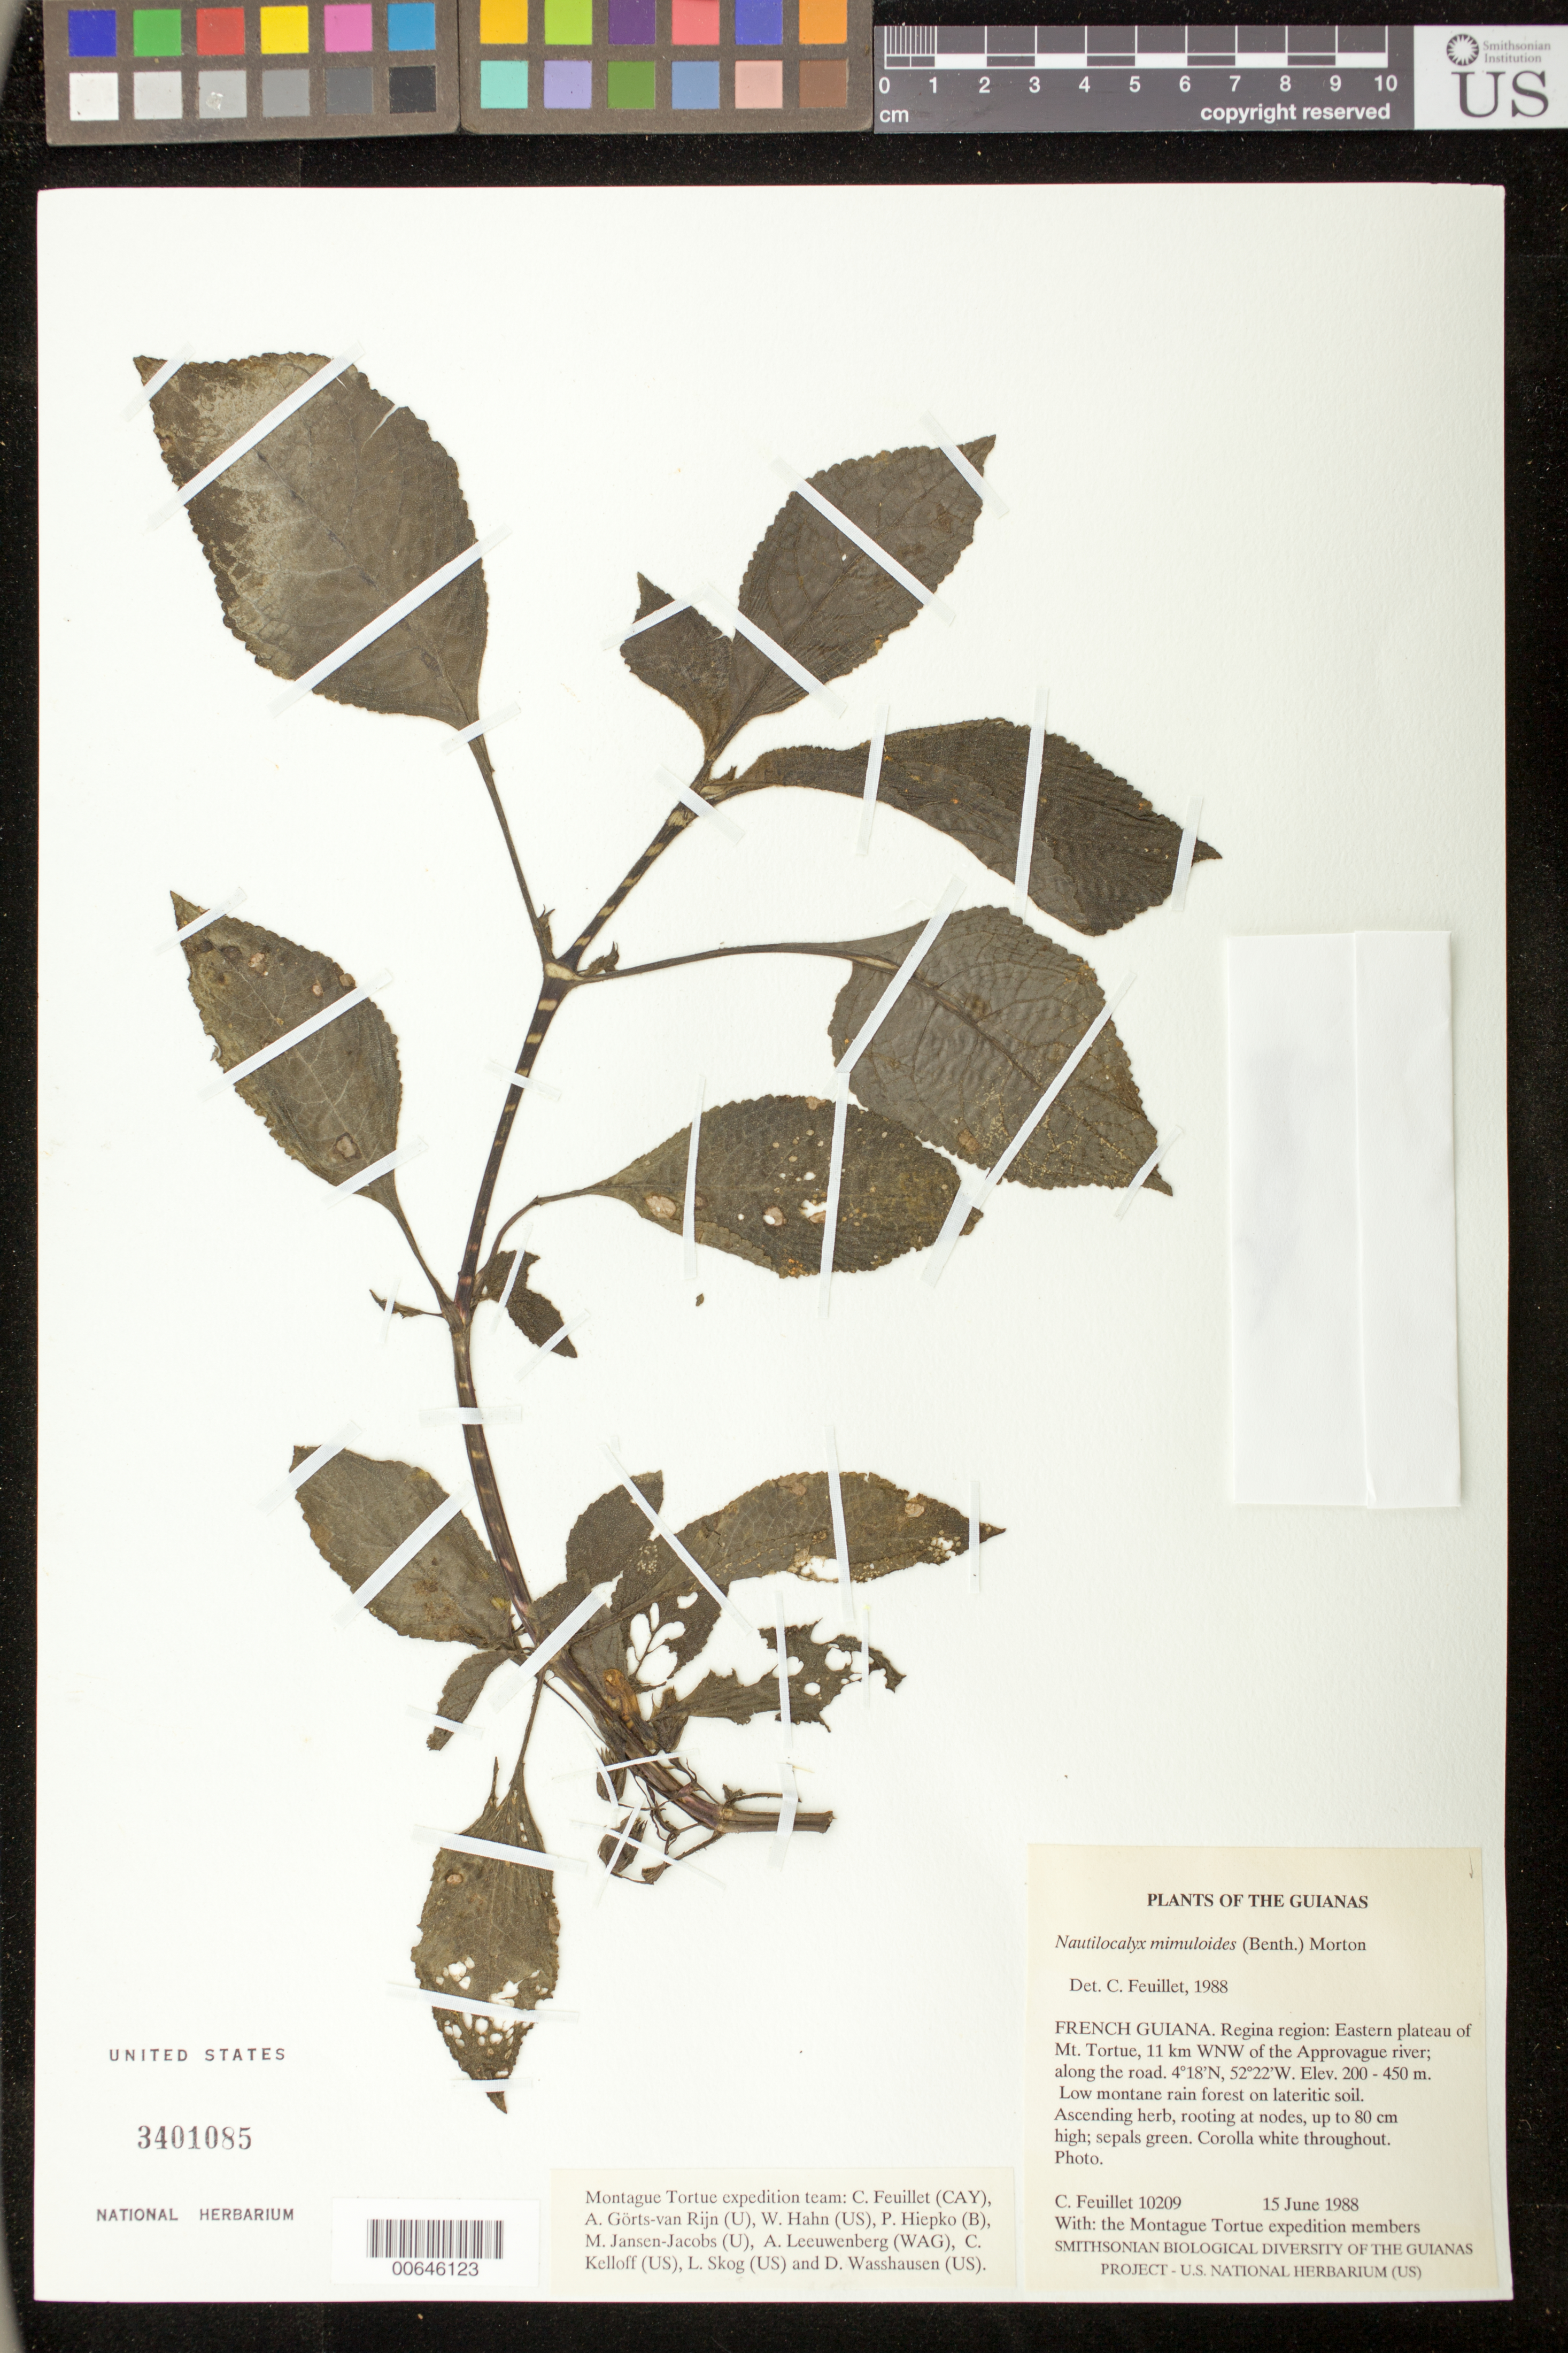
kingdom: Plantae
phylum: Tracheophyta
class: Magnoliopsida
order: Lamiales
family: Gesneriaceae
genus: Nautilocalyx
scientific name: Nautilocalyx mimuloides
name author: (Benth.) C.V. Morton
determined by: Skog, Laurence E.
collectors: C. Feuillet & Montagne Torte Exped. members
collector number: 10209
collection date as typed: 15 Jun 1988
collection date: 1988-06-15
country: French Guiana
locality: Régina, eastern plateau of Mt Tortue, 11 km WNW of Approuague River; along the road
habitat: Low montane rain forest on lateritic soil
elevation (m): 200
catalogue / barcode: US 3401085